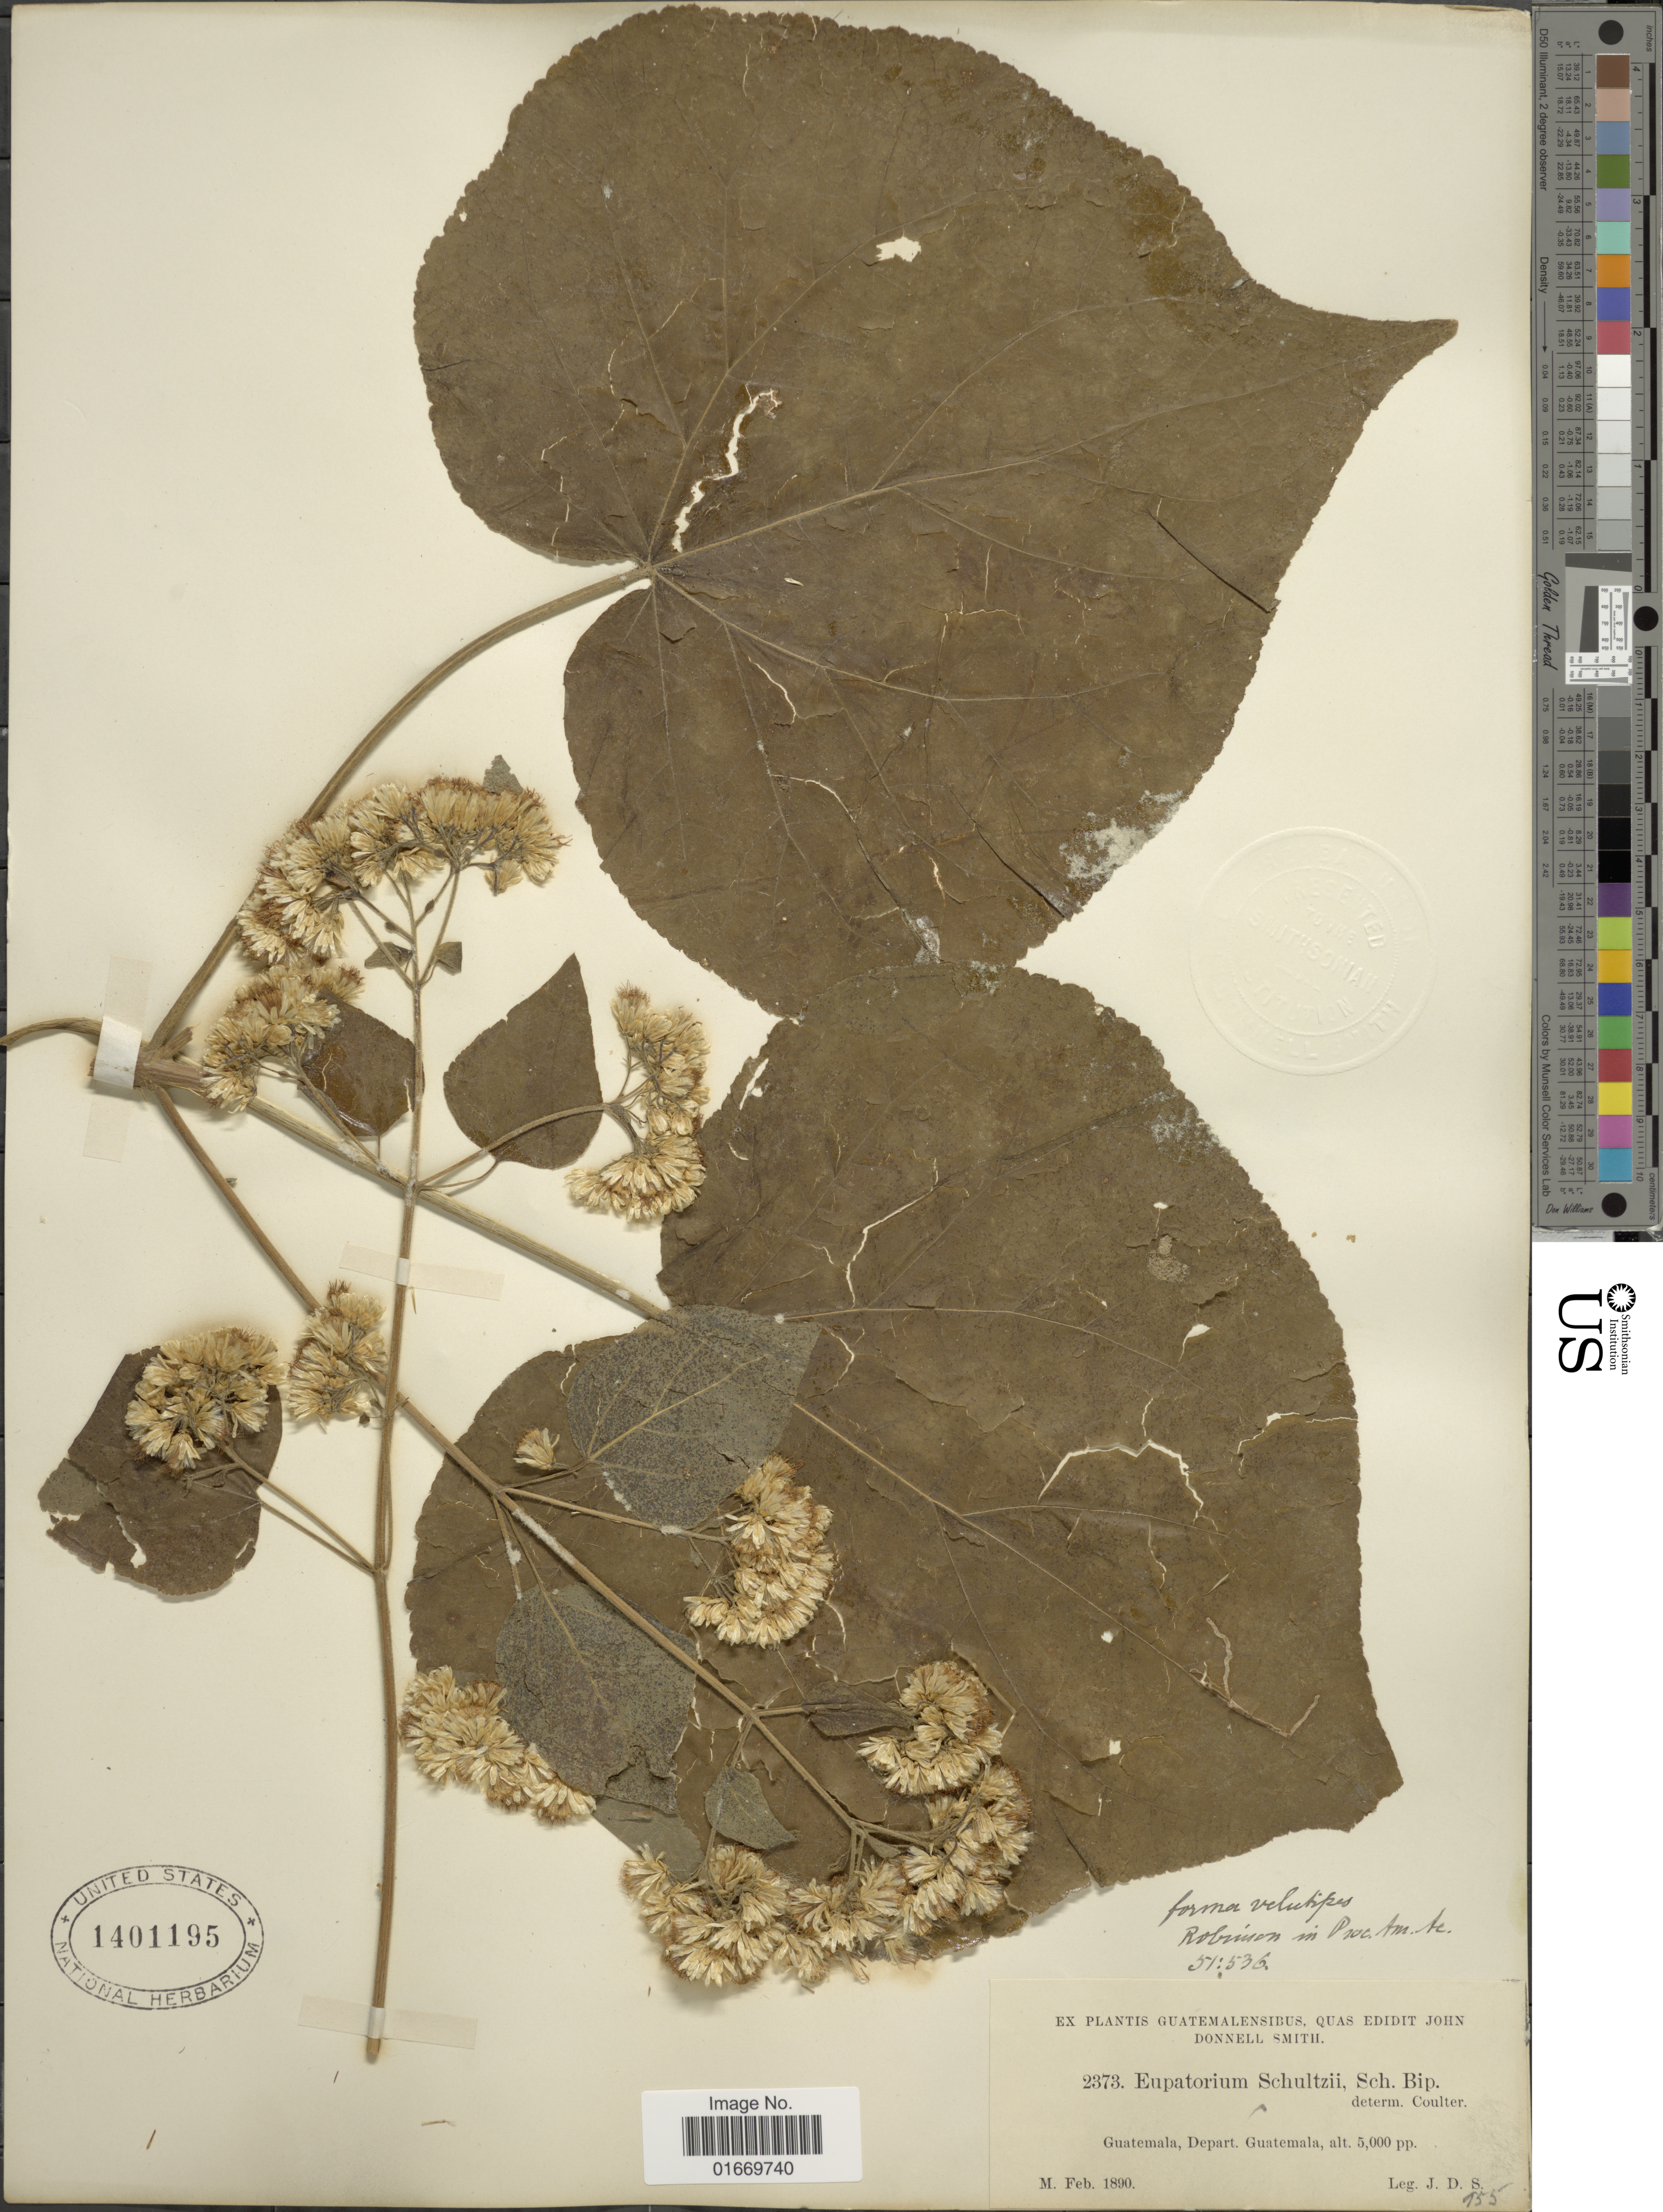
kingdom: Plantae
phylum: Tracheophyta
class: Magnoliopsida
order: Asterales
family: Asteraceae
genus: Peteravenia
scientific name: Peteravenia schultzii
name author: (Schnittsp.) R.M. King & H. Rob.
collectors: J. Donnell Smith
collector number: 2373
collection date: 1890-02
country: Guatemala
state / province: Guatemala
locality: Guatemala, Depart. Guatemala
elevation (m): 1524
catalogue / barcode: US 1401195